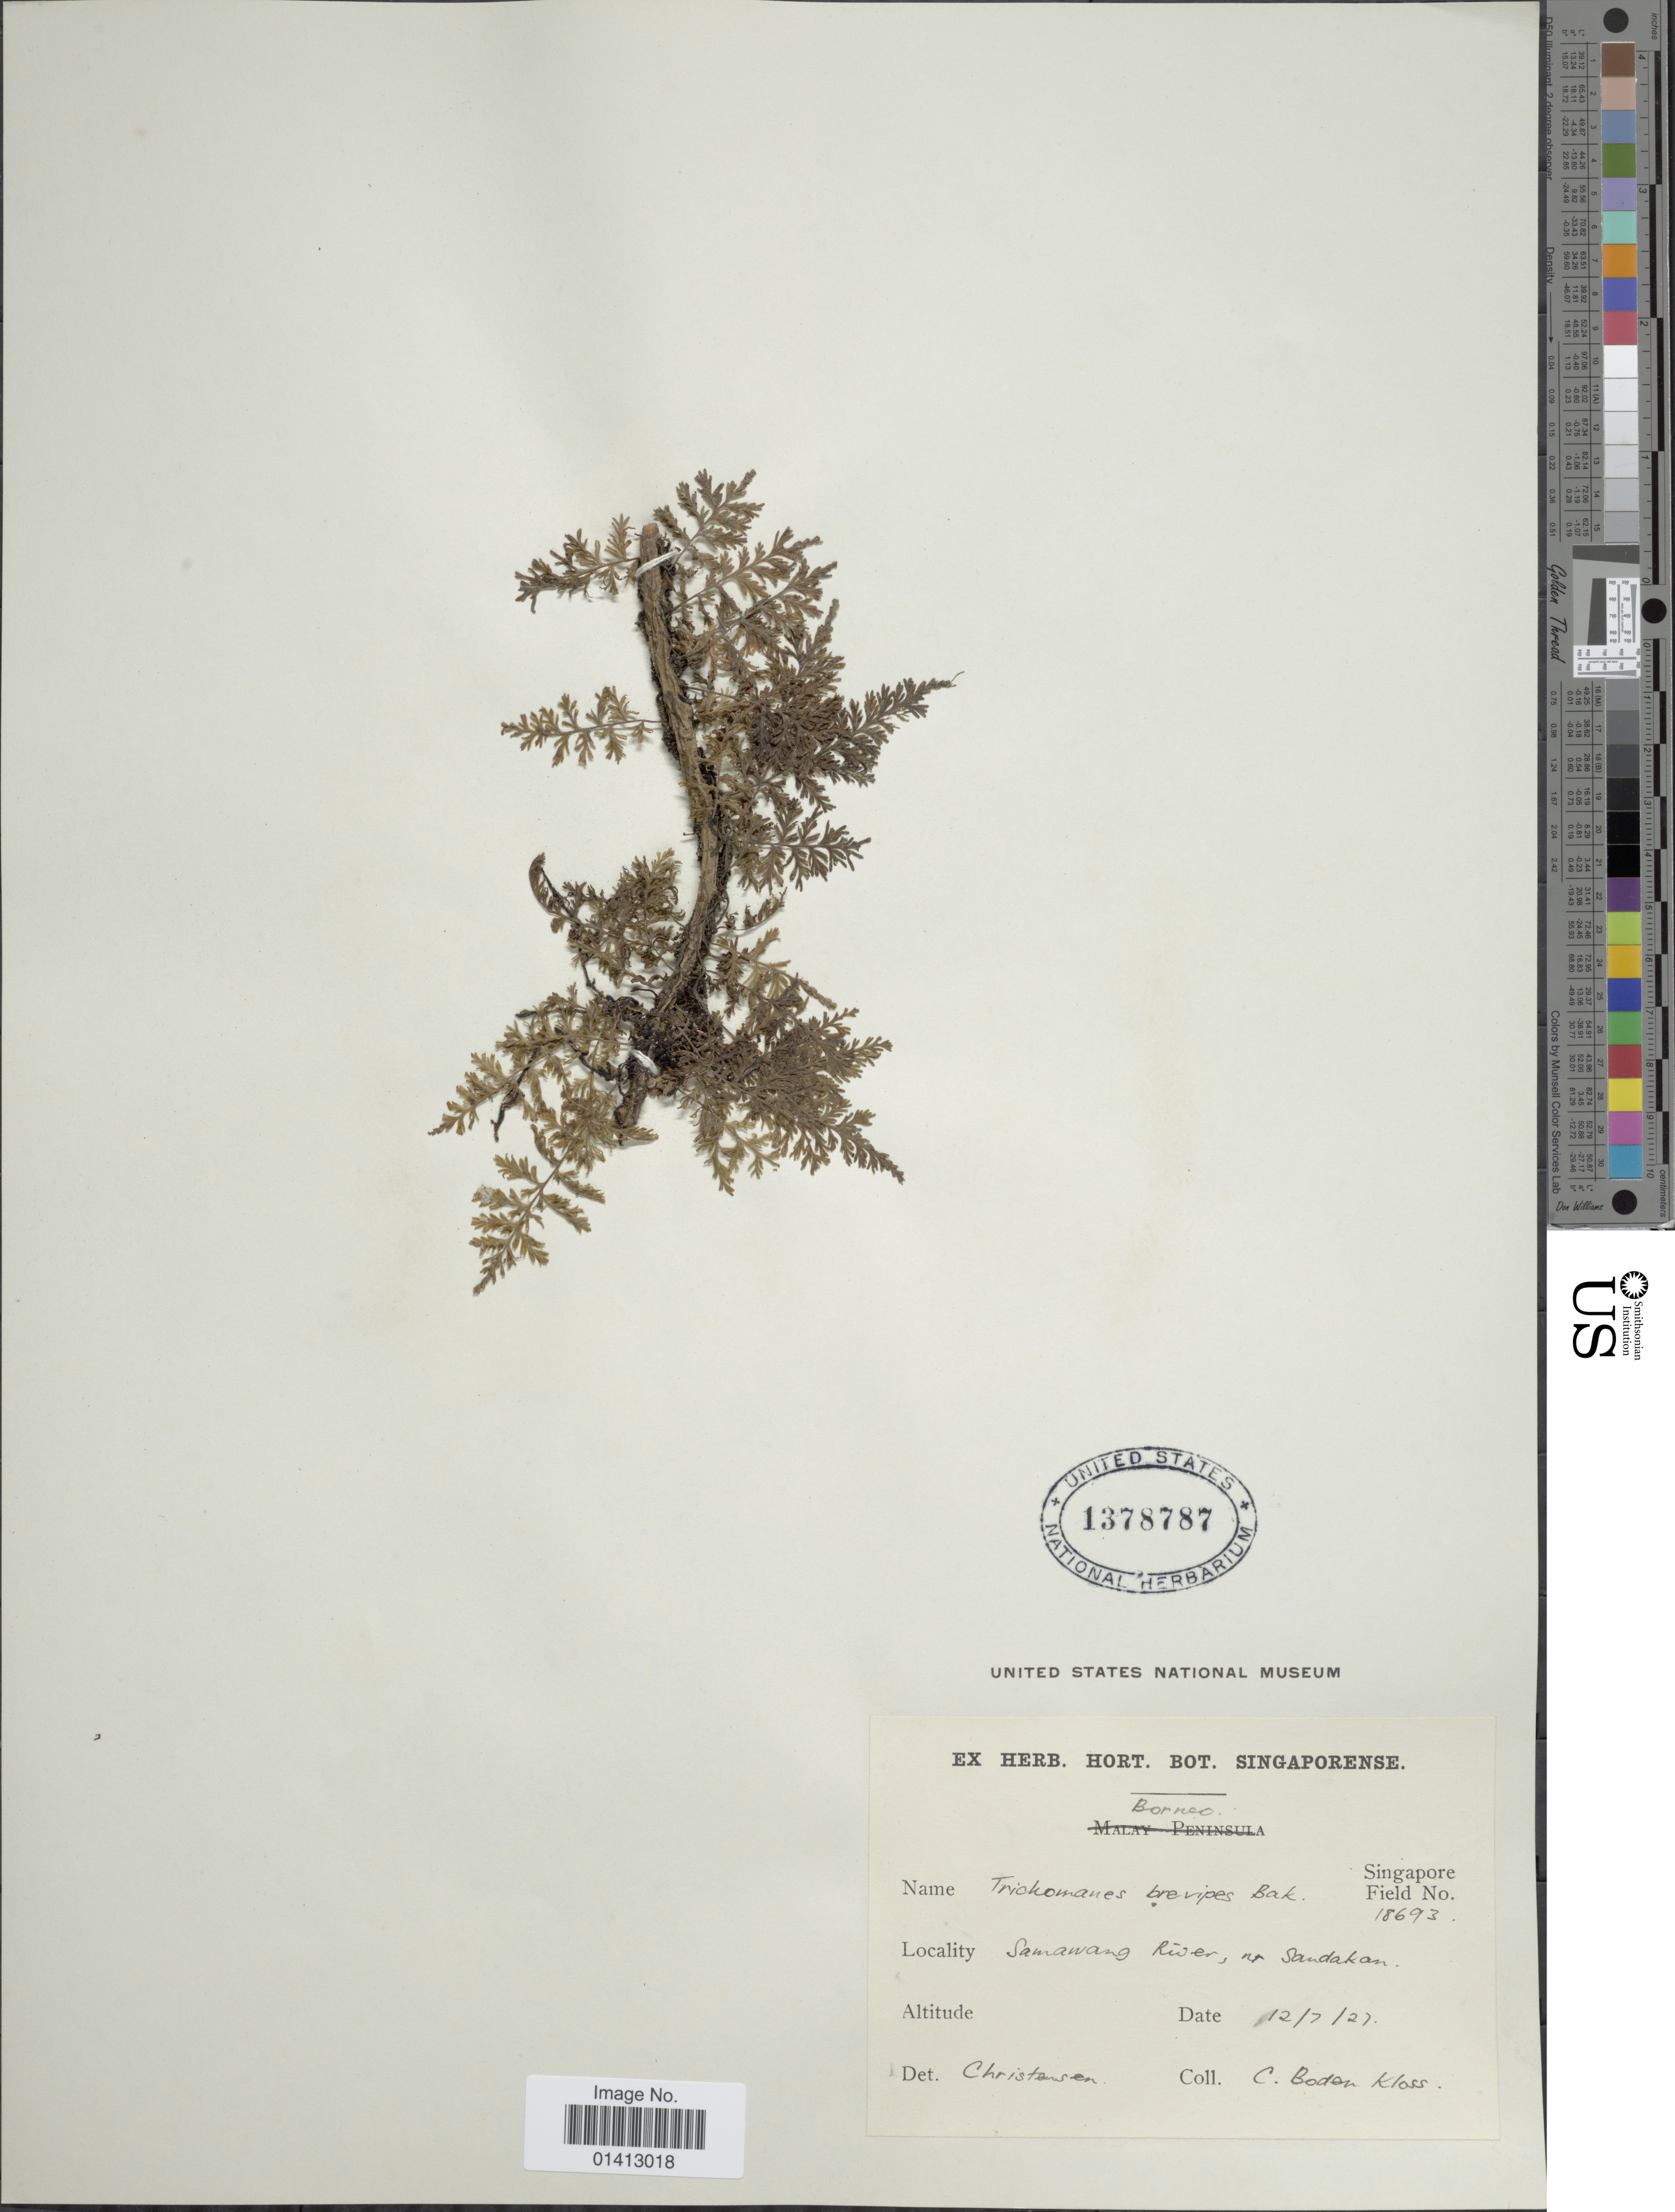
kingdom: Plantae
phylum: Tracheophyta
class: Polypodiopsida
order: Hymenophyllales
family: Hymenophyllaceae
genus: Crepidomanes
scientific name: Crepidomanes brevipes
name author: (C. Presl) Copel.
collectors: C. Boden-Kloss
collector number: Singapore Field 18693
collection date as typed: Transcribed d/m/y: 12/7/27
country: Malaysia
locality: Borneo, Samawang River, nr Sandakan [interpreted]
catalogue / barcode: US 1378787